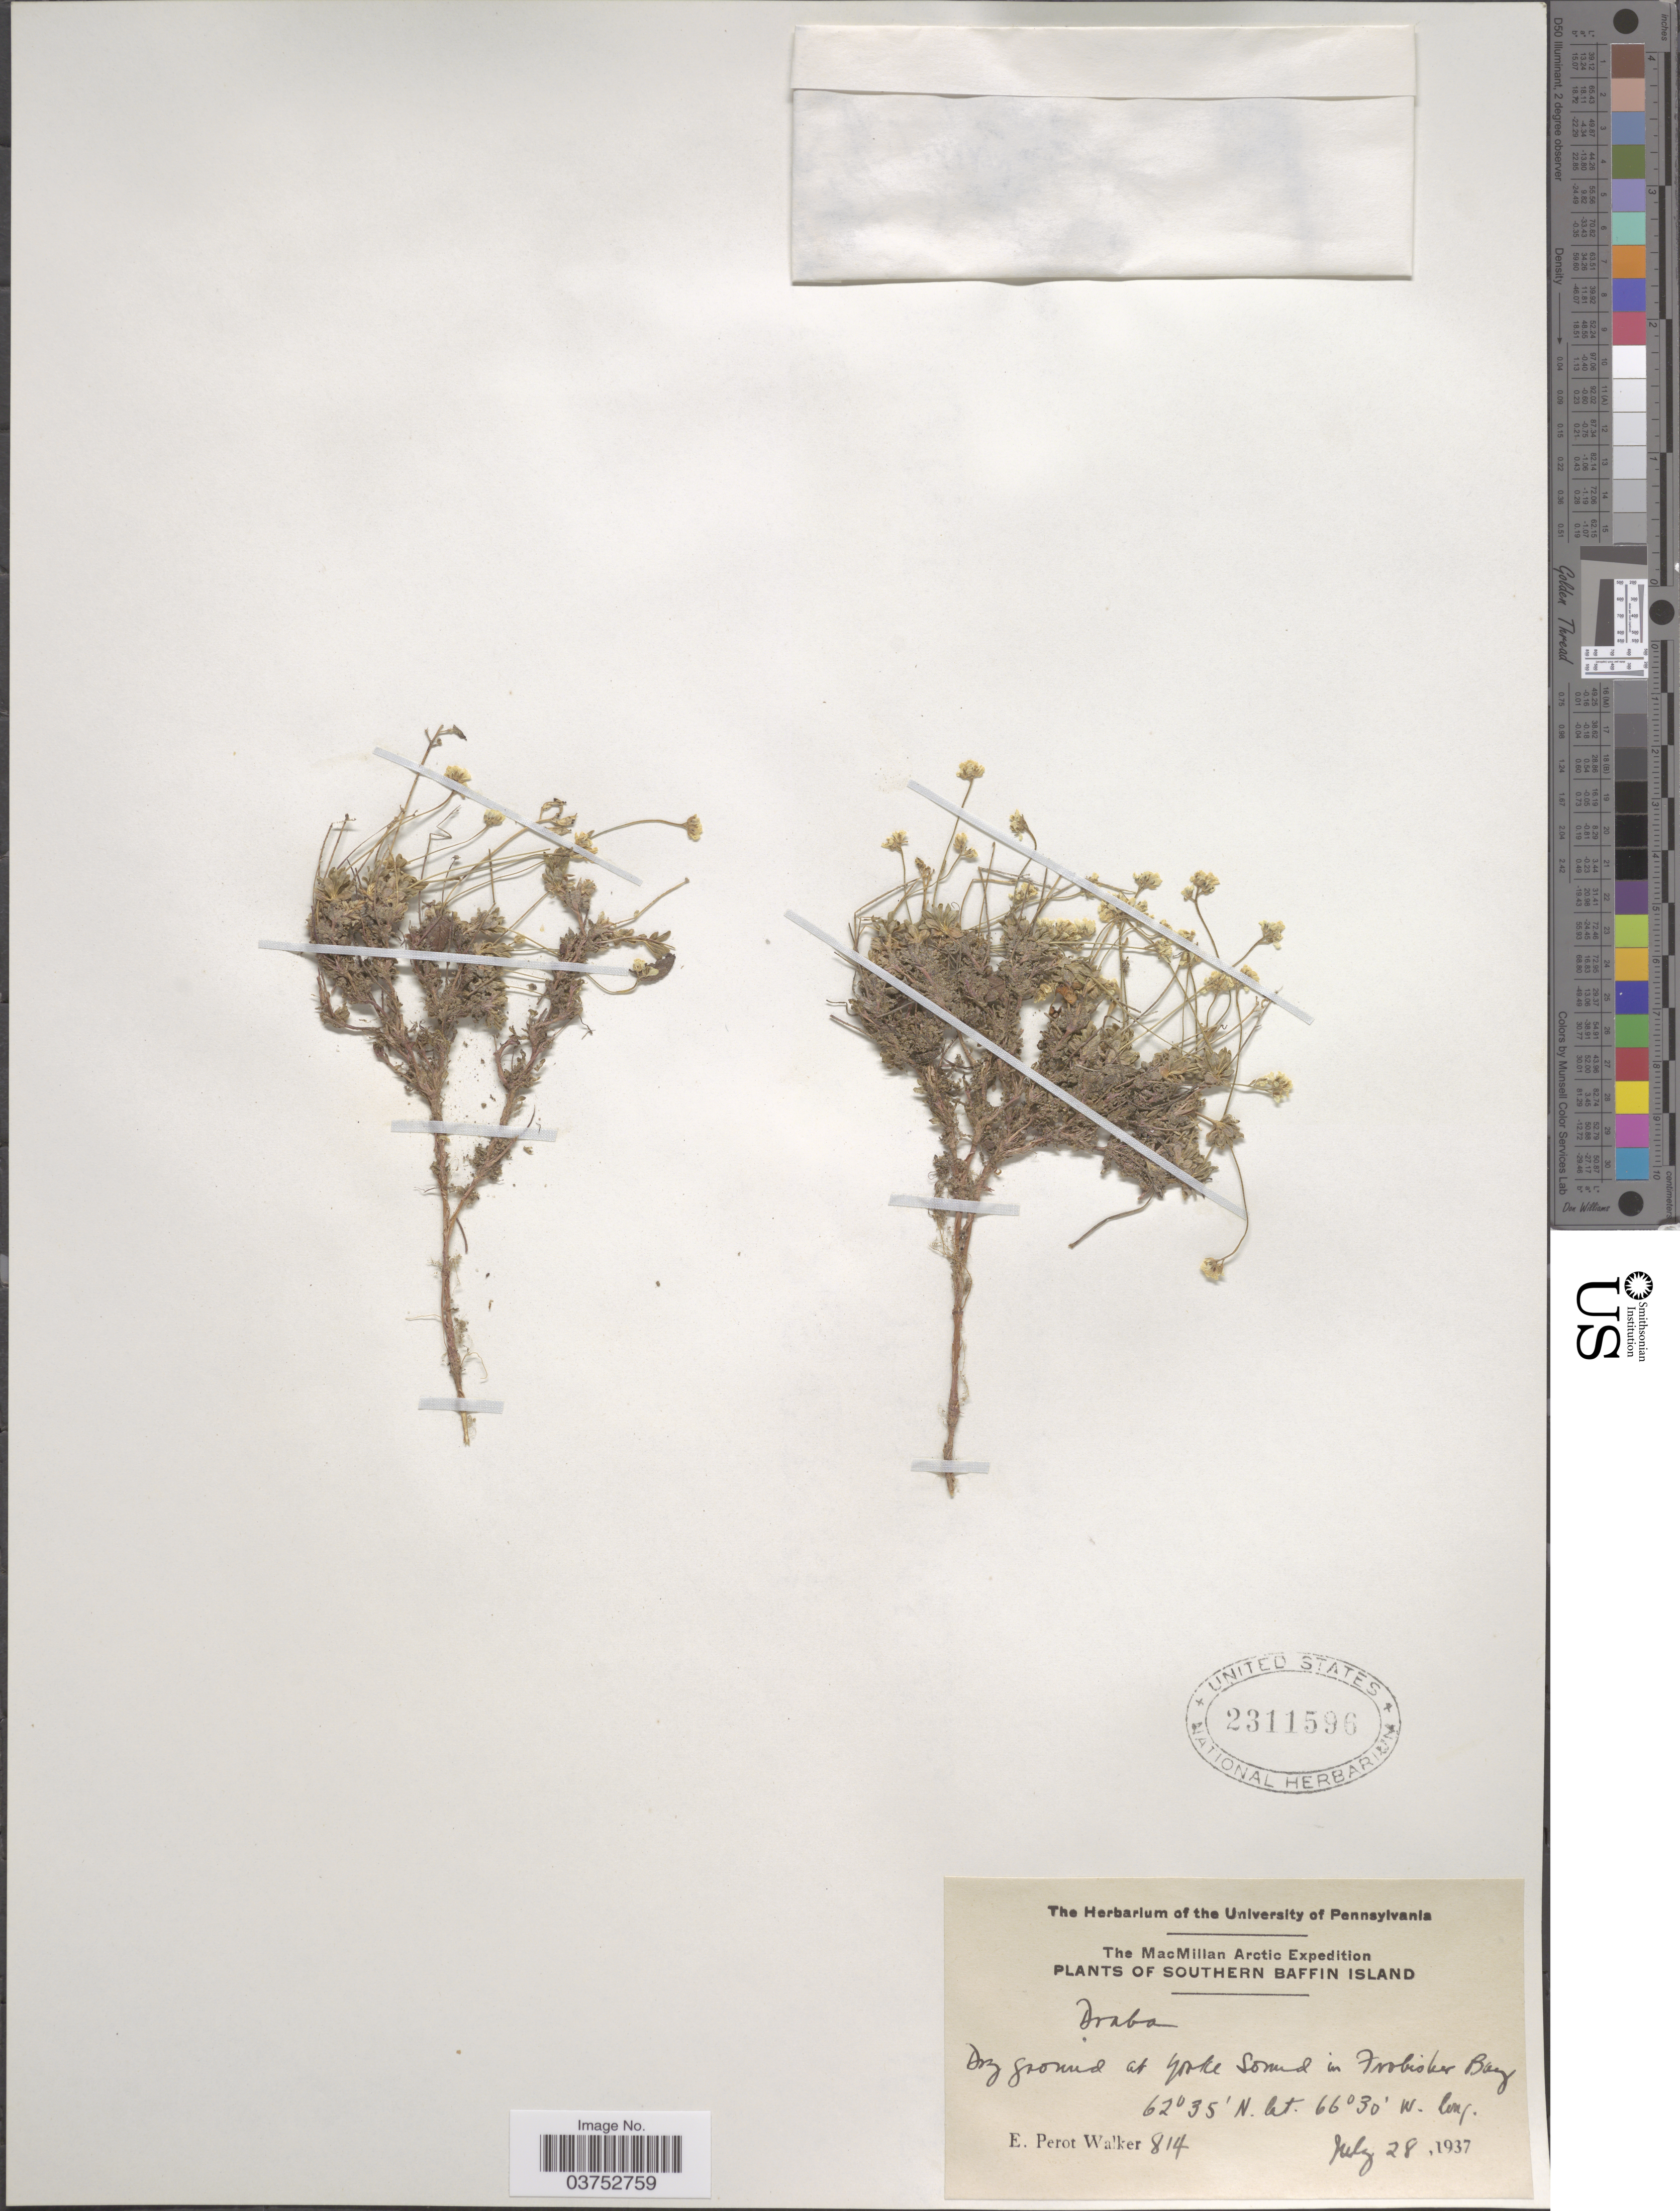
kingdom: Plantae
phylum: Tracheophyta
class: Magnoliopsida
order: Brassicales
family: Brassicaceae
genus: Draba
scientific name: Draba sp.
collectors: E. Walker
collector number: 814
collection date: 1937-07-28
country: Canada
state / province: Nunavut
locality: Southern Baffin Island. Yorke Sound in Frobisher Bay.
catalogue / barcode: US 2311596